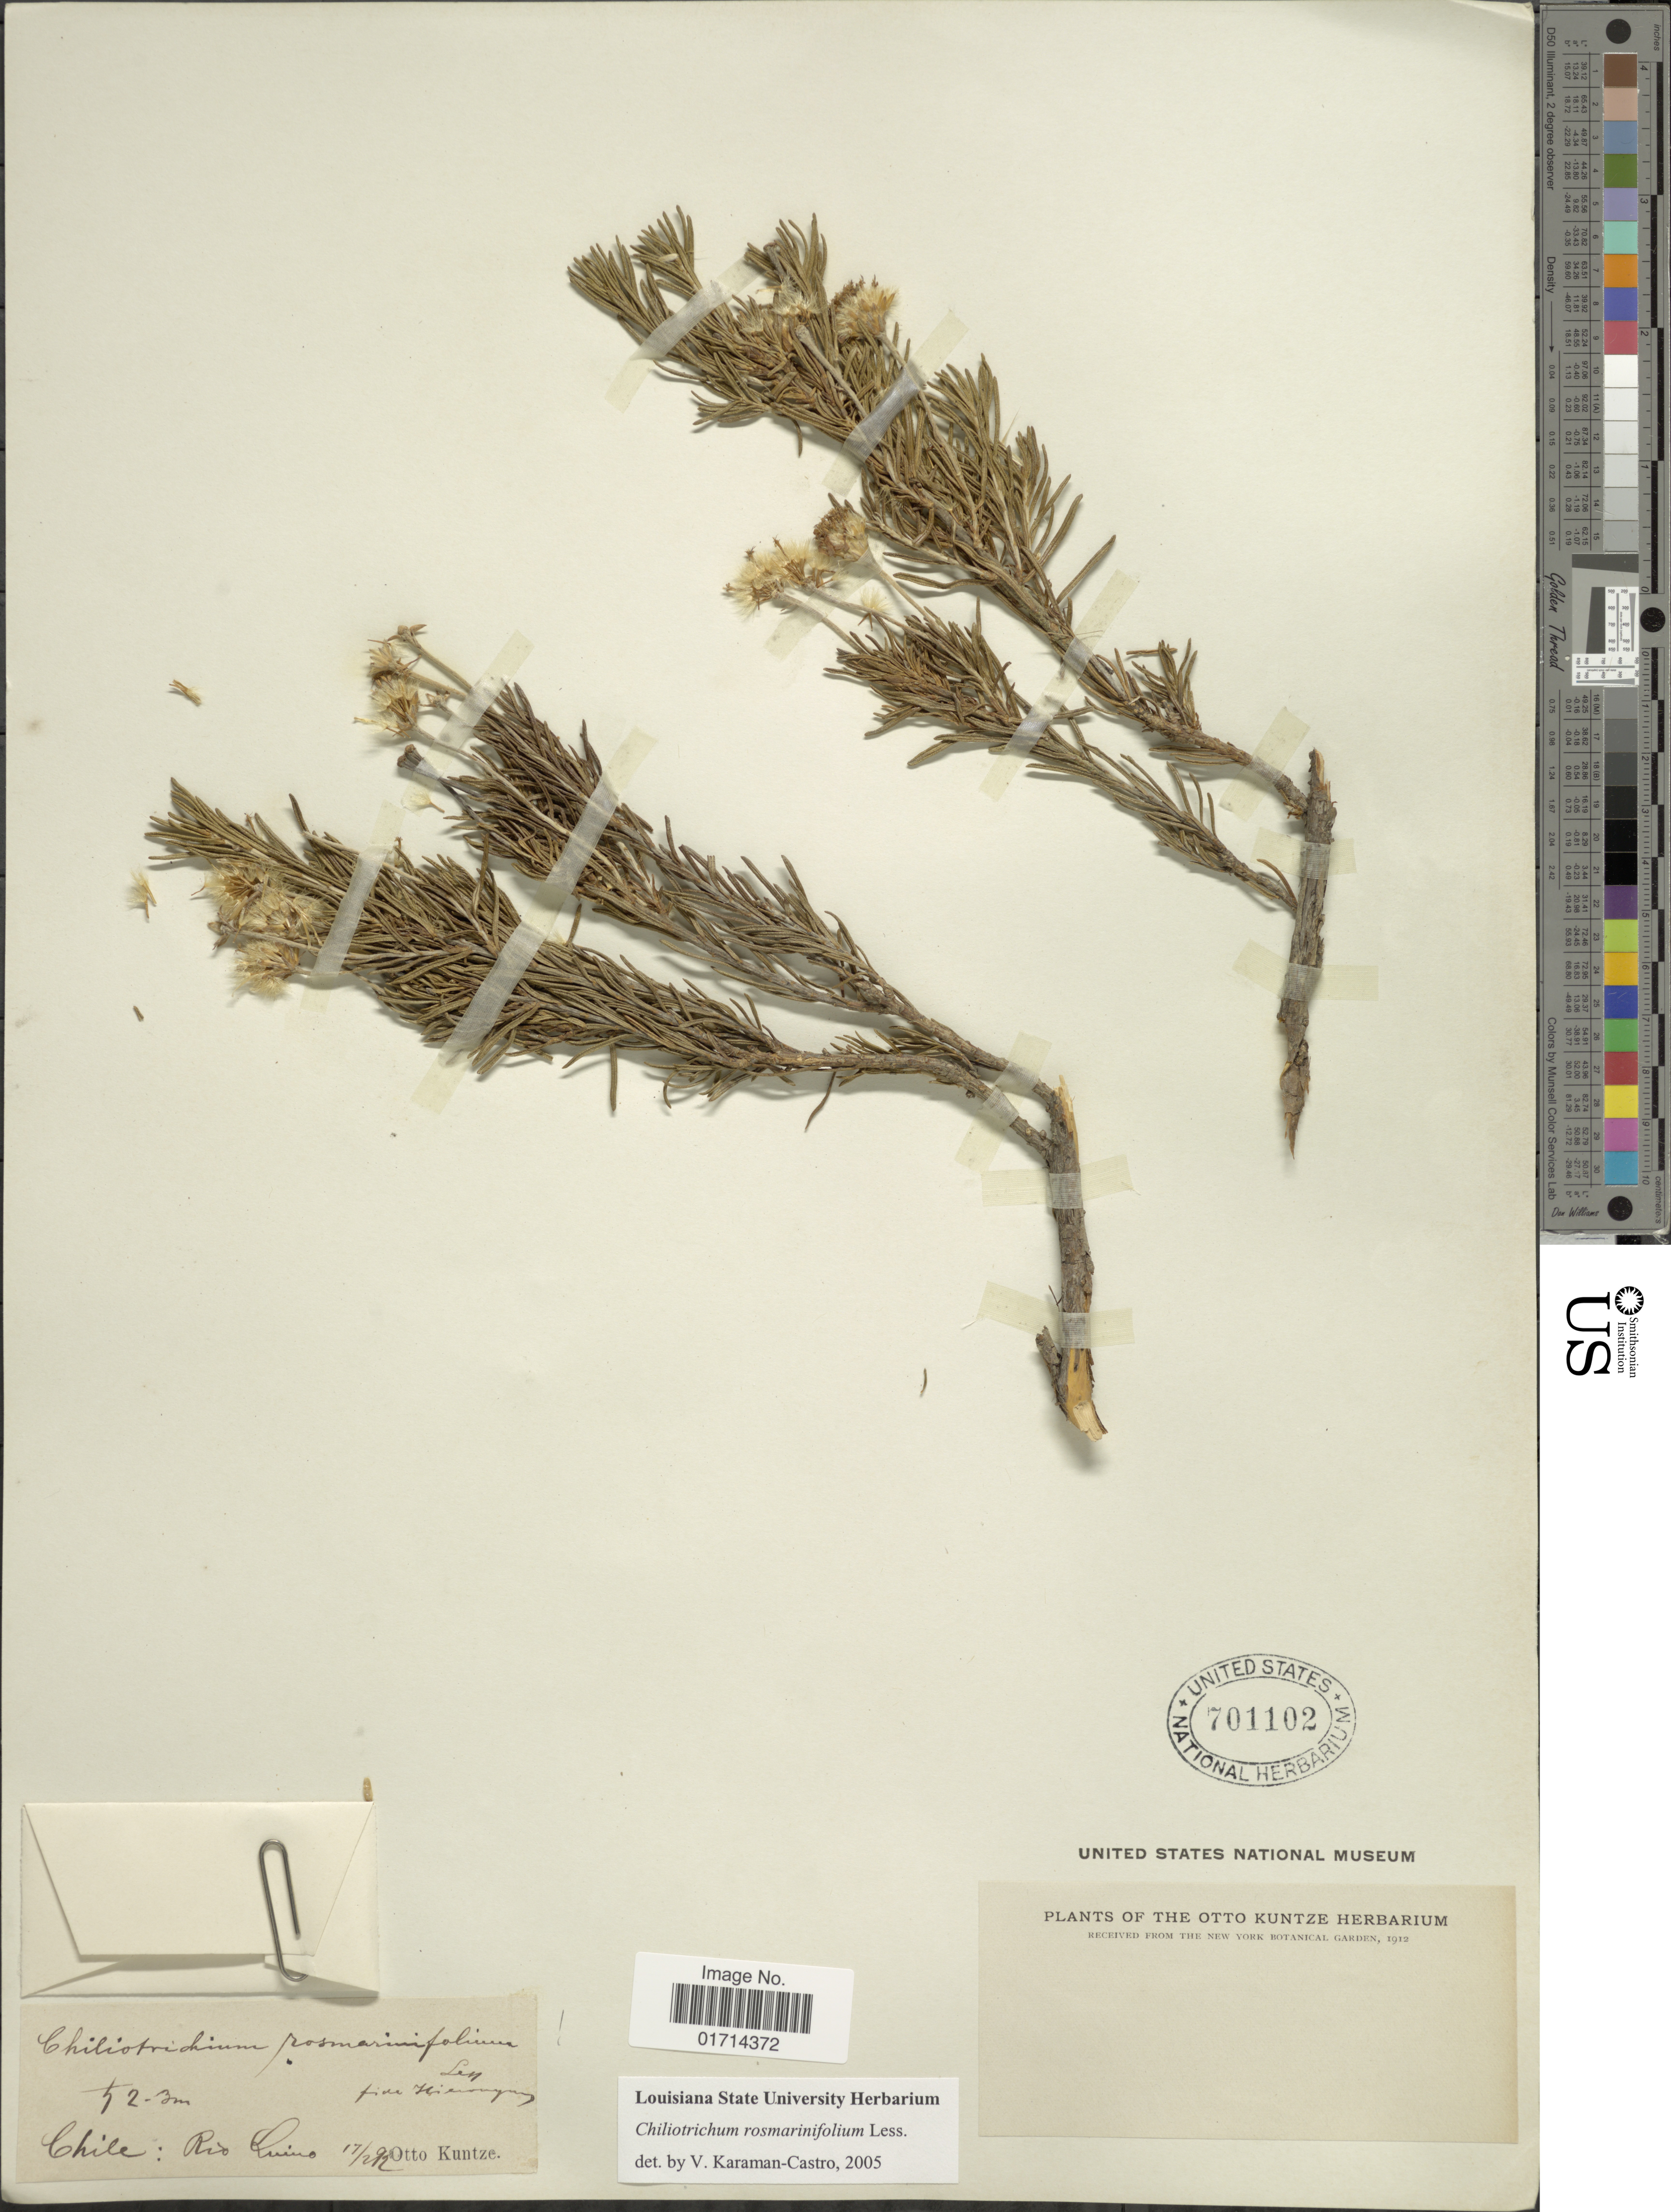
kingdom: Plantae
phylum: Tracheophyta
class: Magnoliopsida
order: Asterales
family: Asteraceae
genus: Chiliotrichum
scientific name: Chiliotrichum rosmarinifolium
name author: Less.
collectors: C.E.O. Kuntze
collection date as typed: Transcribed d/m/y: 17/2/92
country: Chile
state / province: Araucanía (IX)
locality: Chile: Rio Quino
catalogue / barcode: US 701102